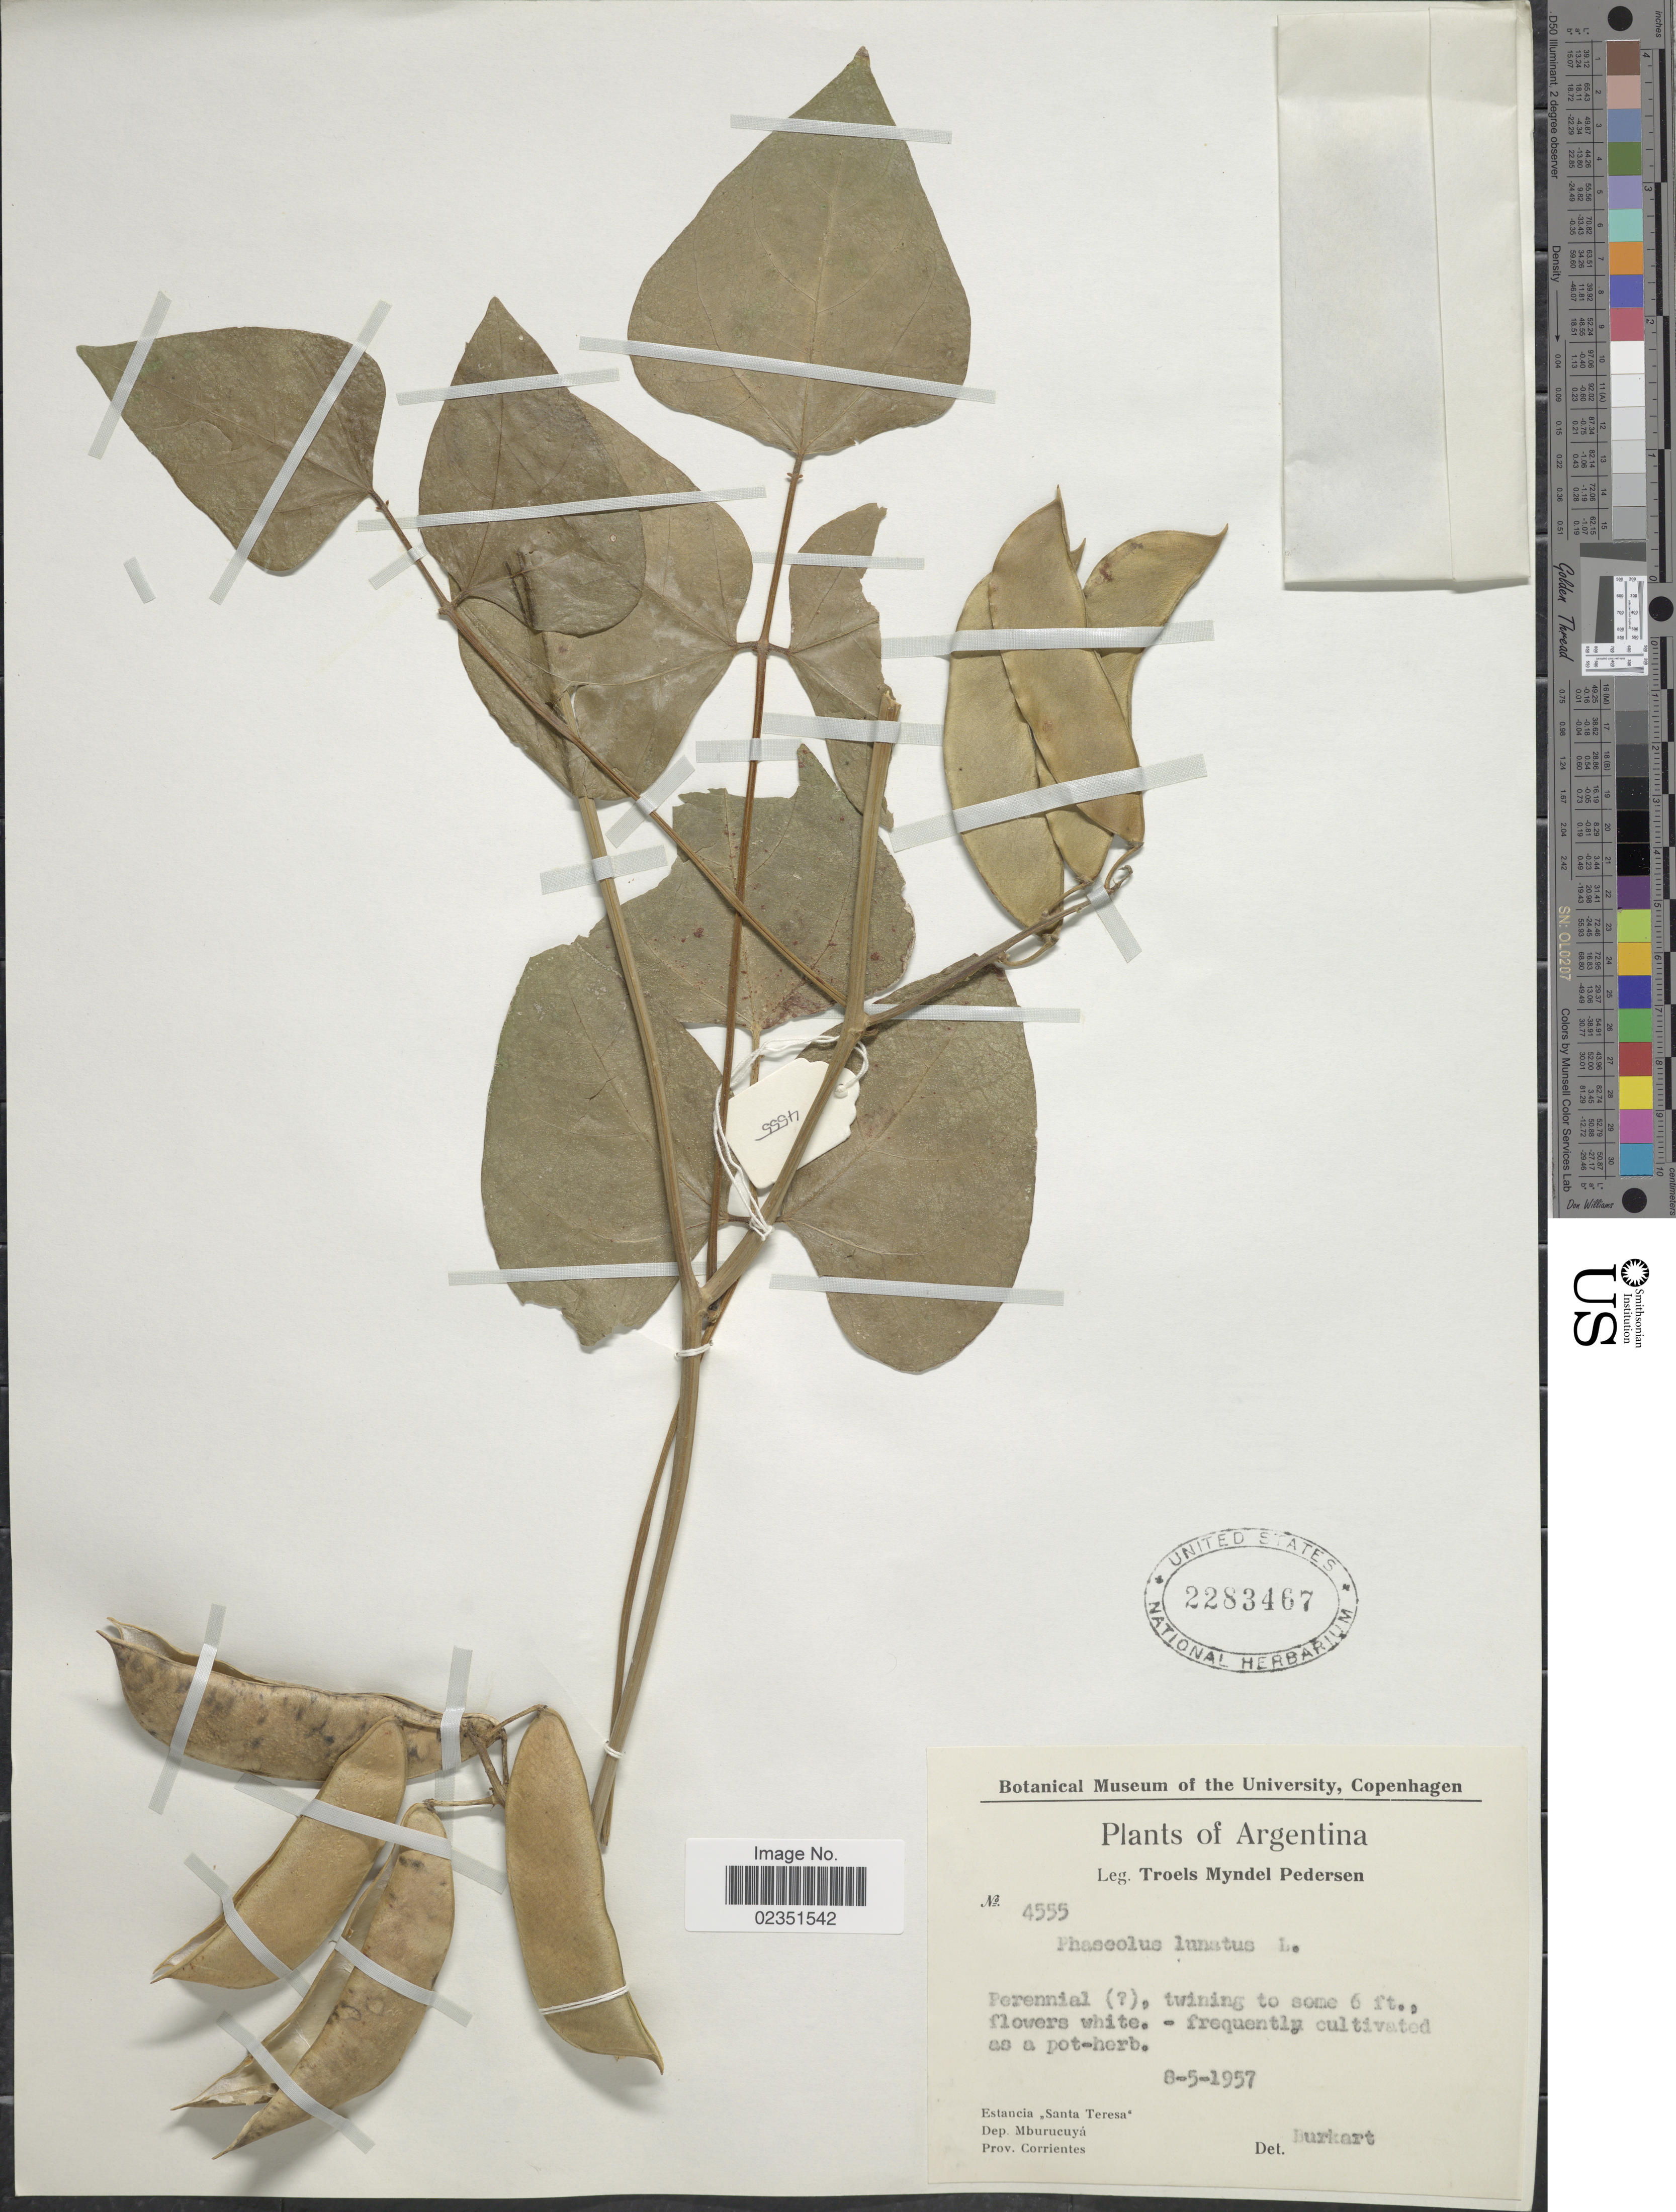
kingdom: Plantae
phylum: Tracheophyta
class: Magnoliopsida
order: Fabales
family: Fabaceae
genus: Phaseolus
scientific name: Phaseolus lunatus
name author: L.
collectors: T. Pederson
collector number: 4555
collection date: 1957-05-08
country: Argentina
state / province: Corrientes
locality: Estancia "Santa Teresa" Dep. Mburucuya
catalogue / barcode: US 2283467